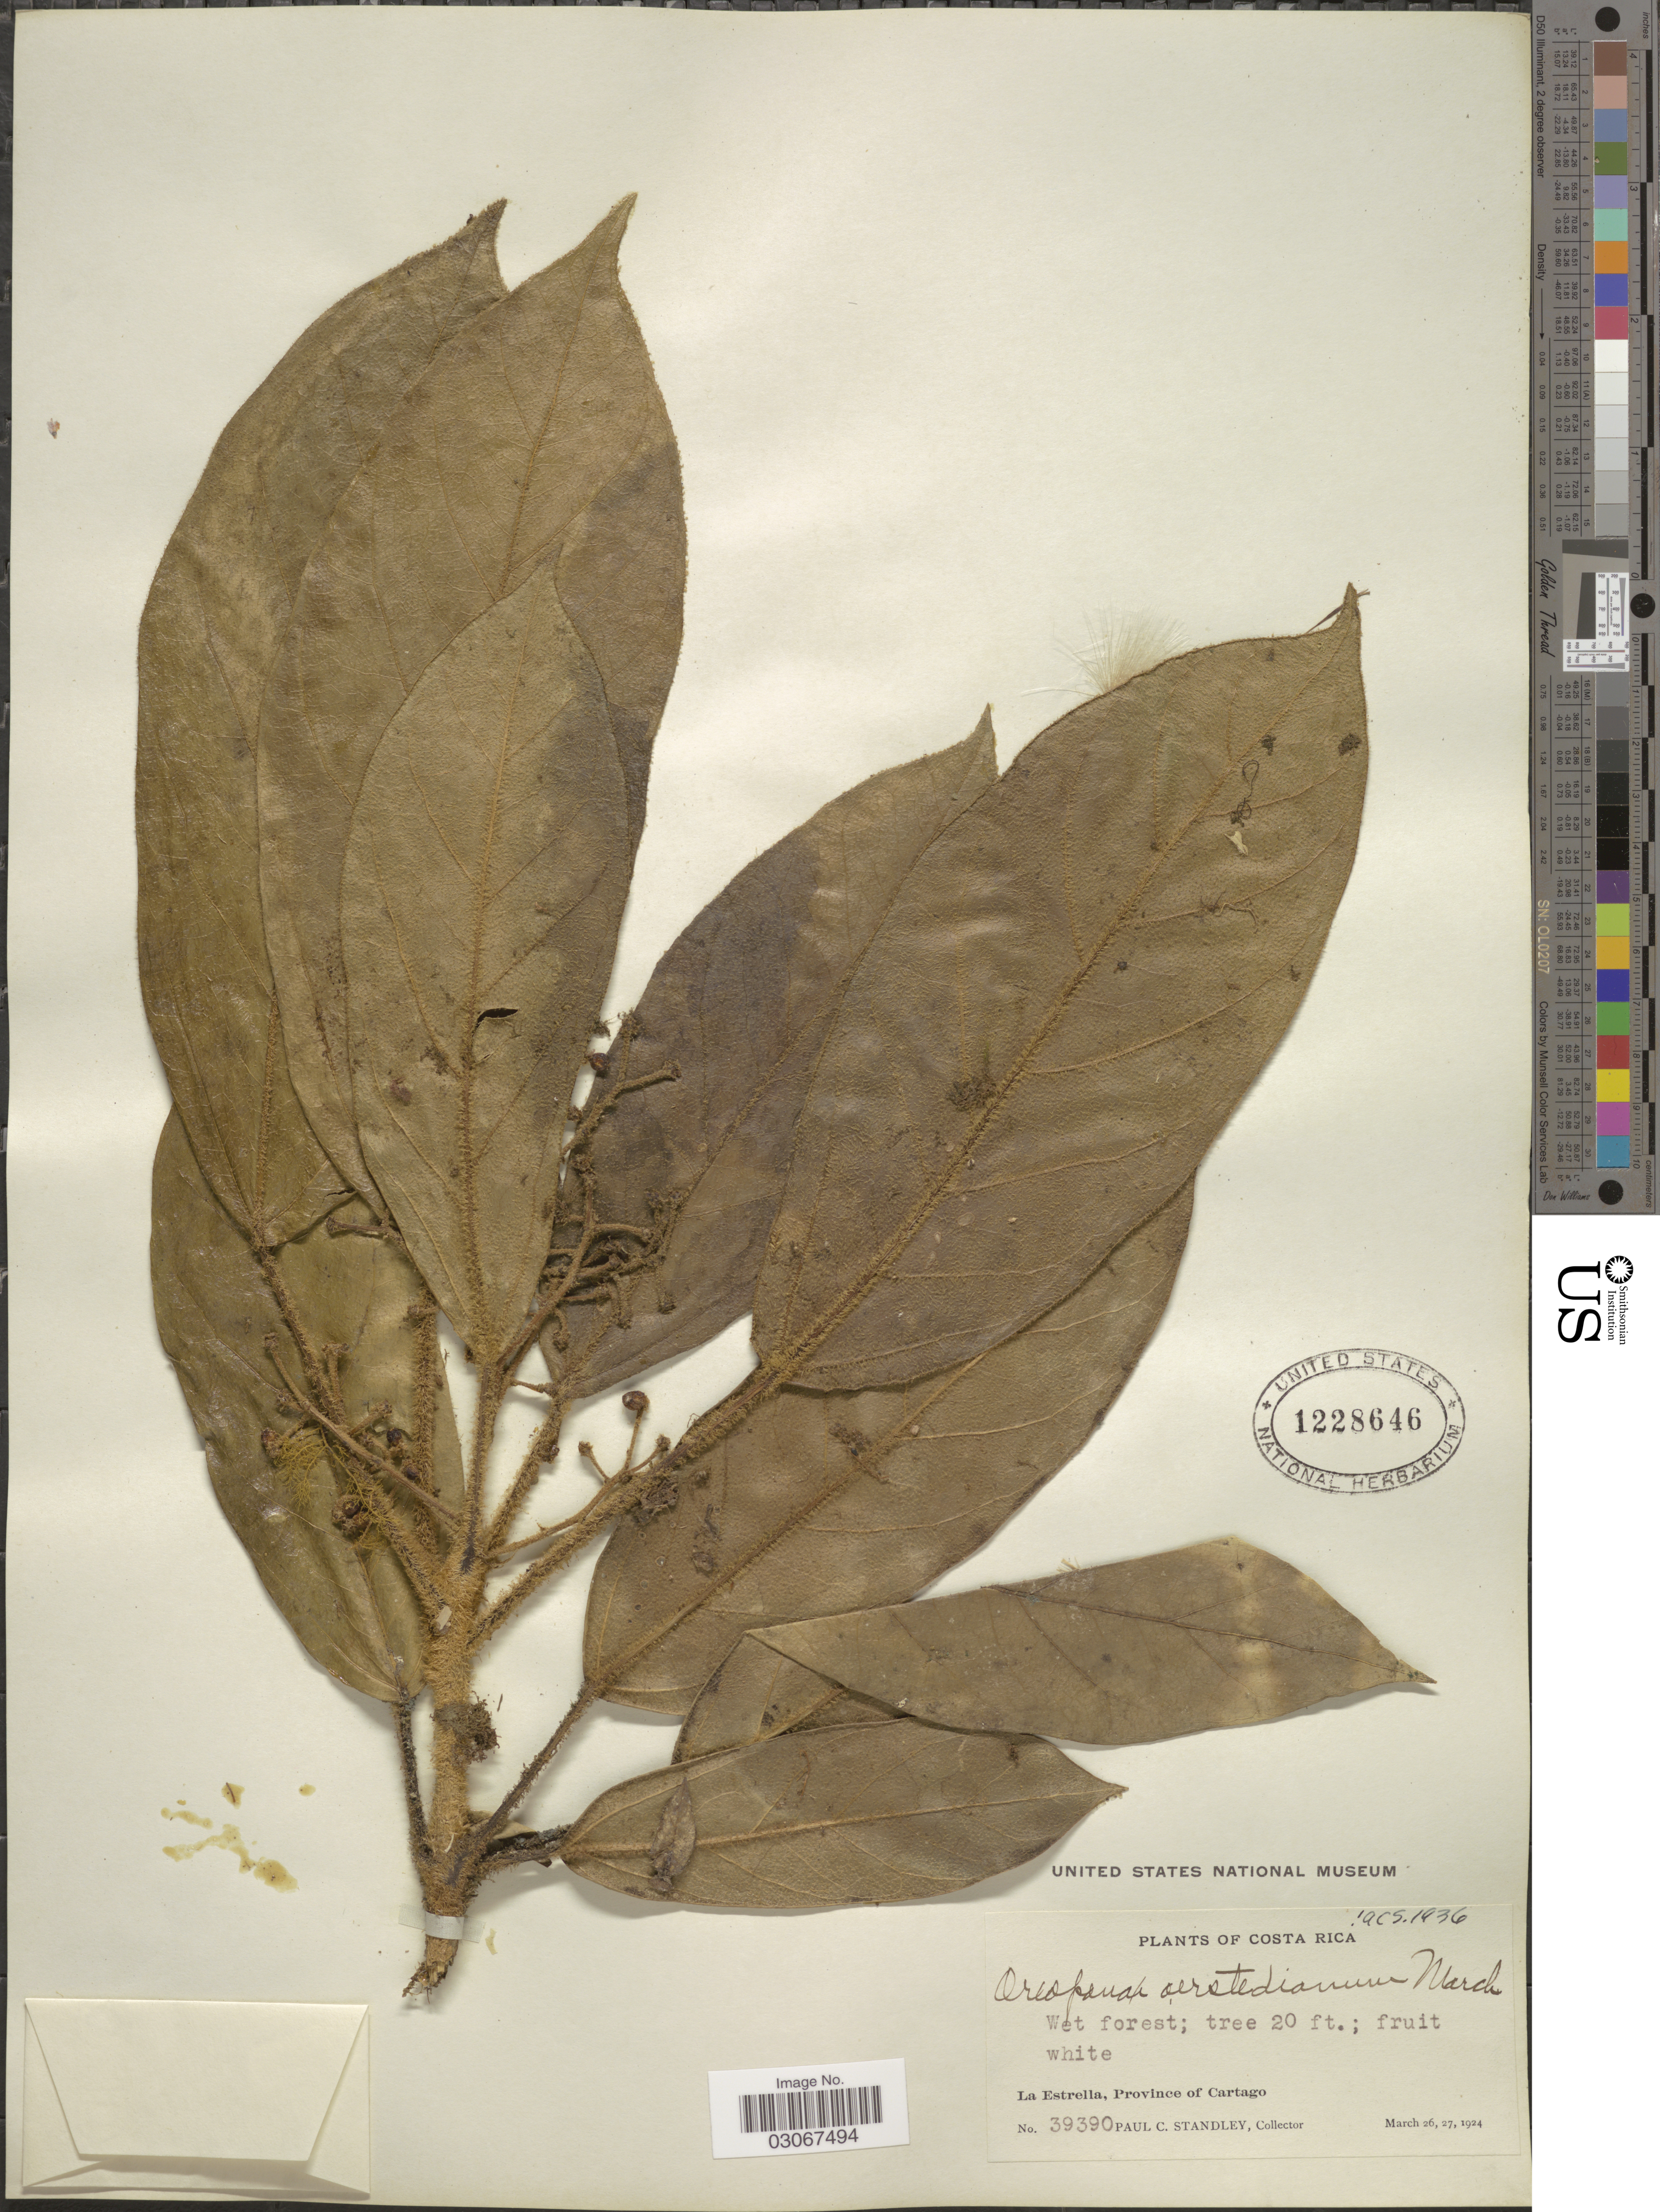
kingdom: Plantae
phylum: Tracheophyta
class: Magnoliopsida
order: Apiales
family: Araliaceae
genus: Oreopanax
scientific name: Oreopanax oerstedianus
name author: Marchal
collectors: P. C. Standley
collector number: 39390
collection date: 1924-03-26/1924-03-27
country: Costa Rica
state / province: Cartago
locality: La Estrella.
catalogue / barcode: US 1228646